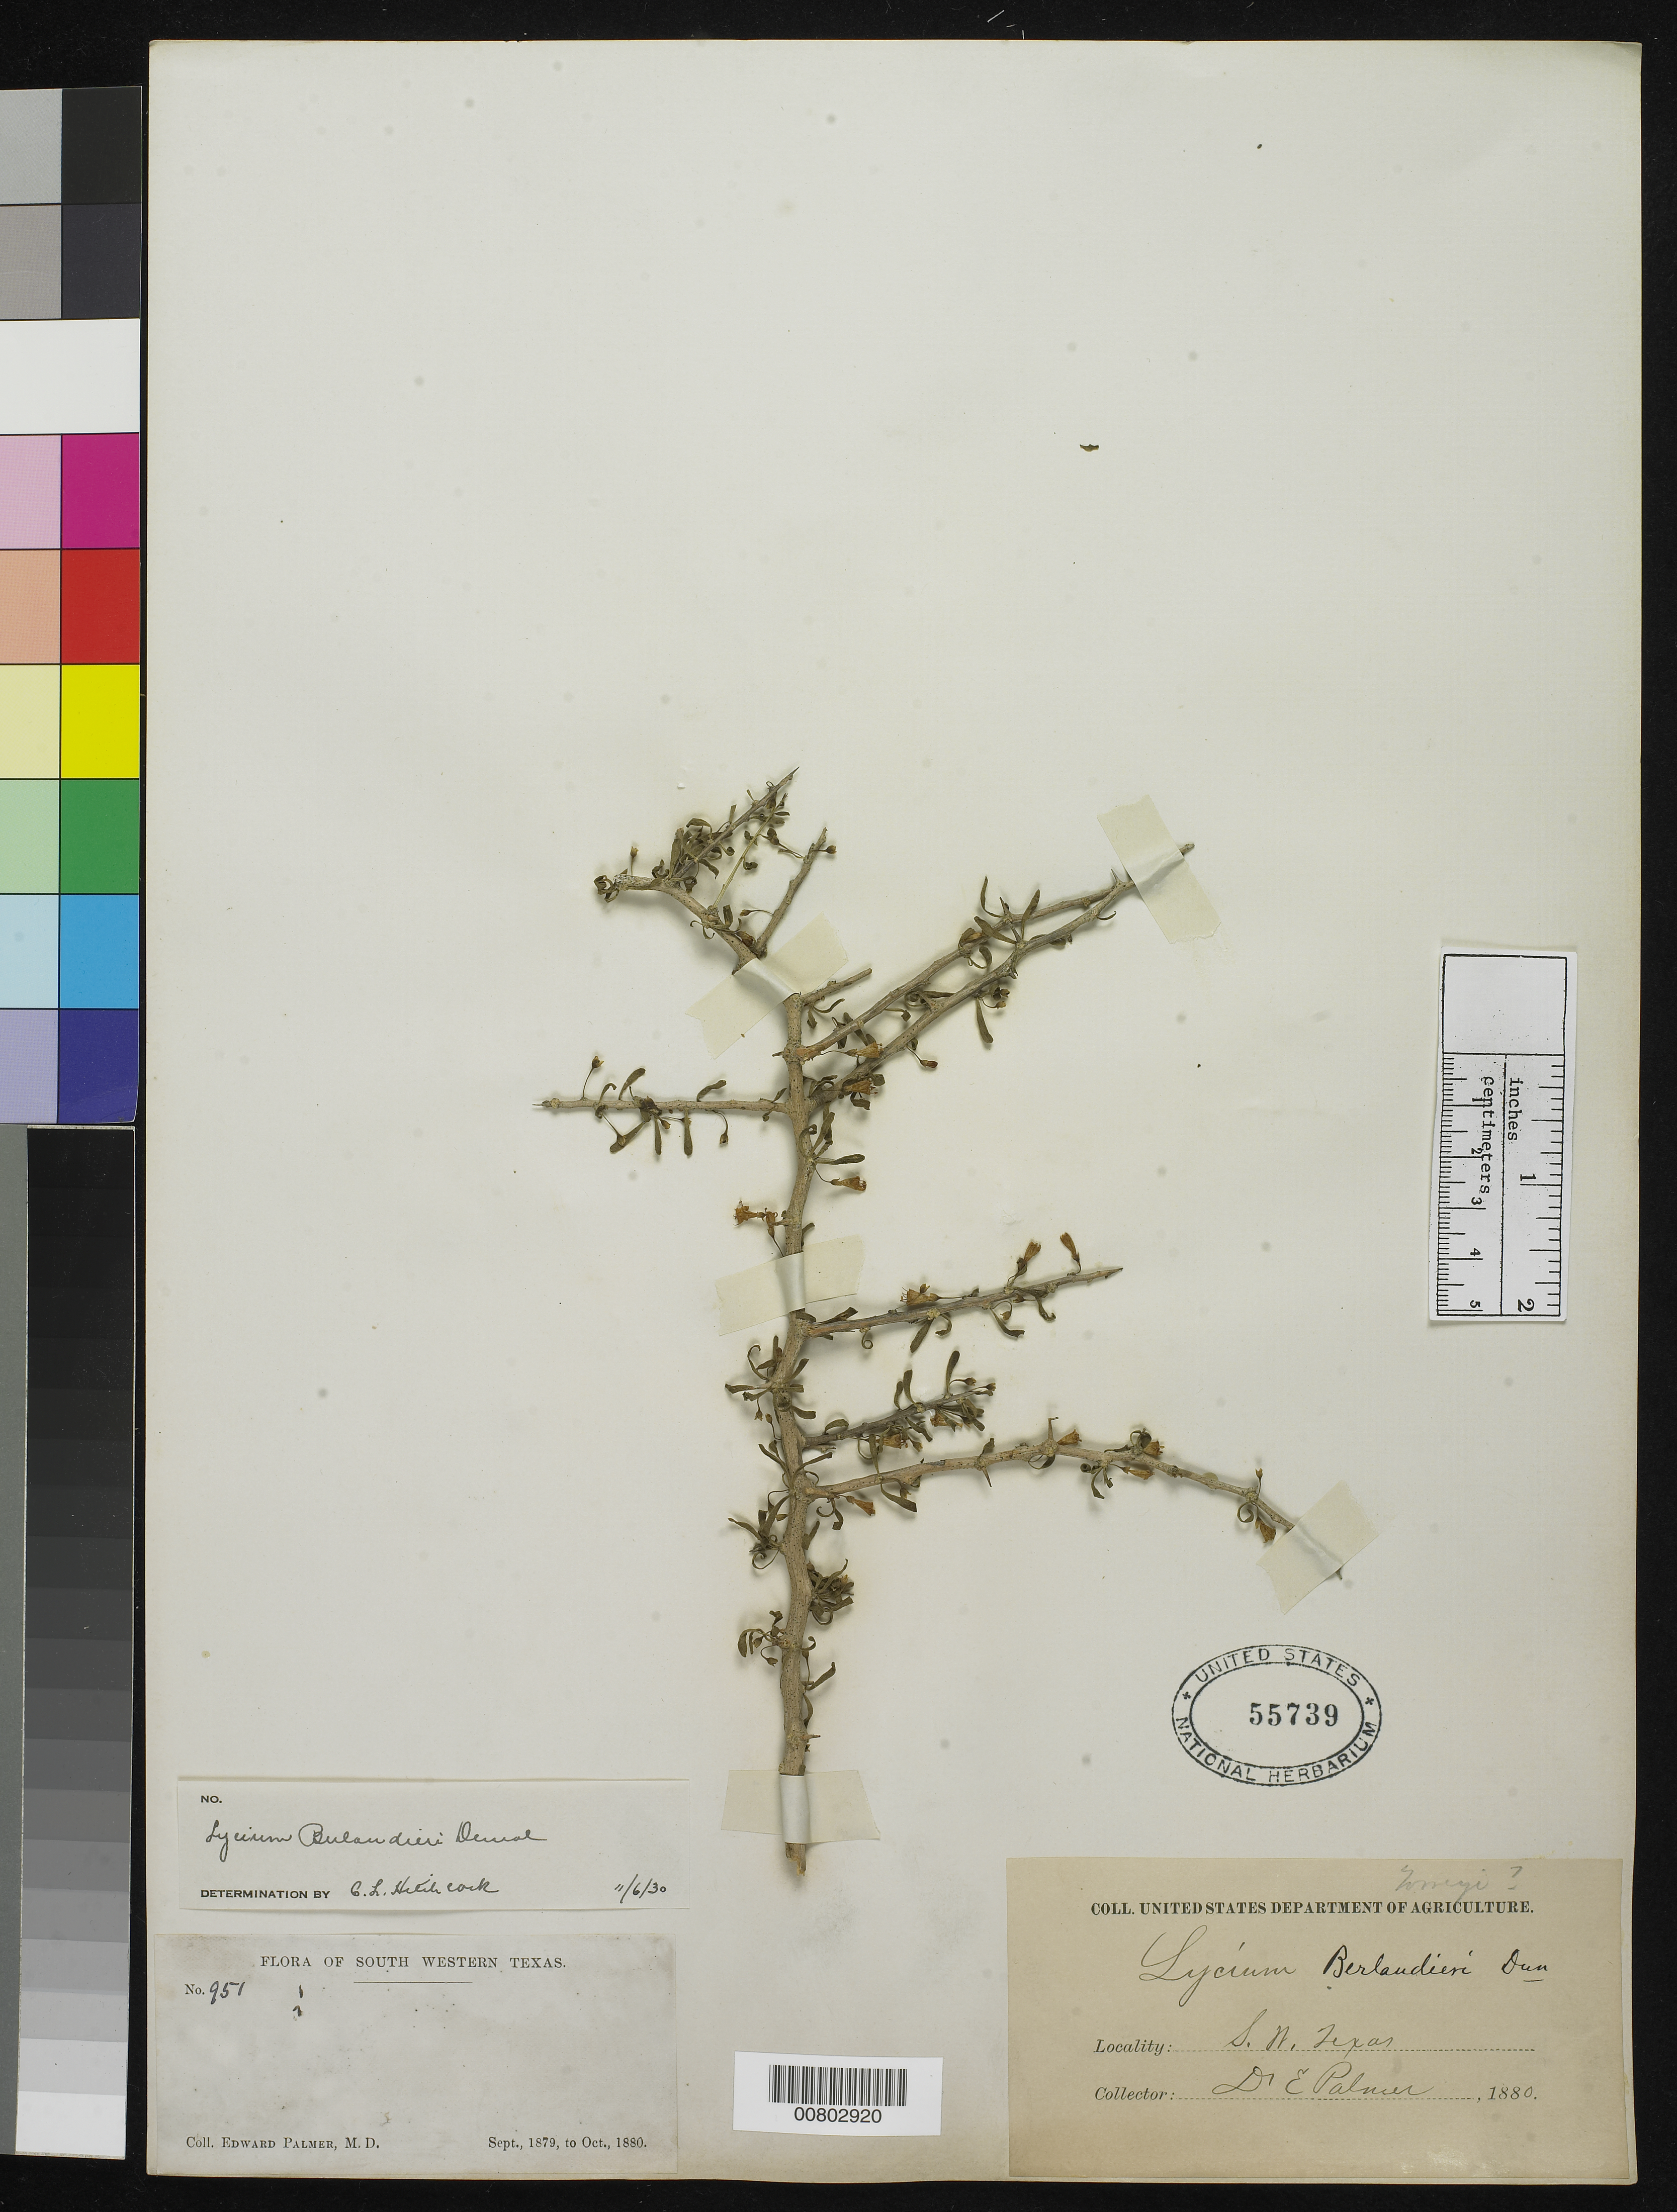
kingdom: Plantae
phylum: Tracheophyta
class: Magnoliopsida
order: Solanales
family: Solanaceae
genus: Lycium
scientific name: Lycium berlandieri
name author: Dunal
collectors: E. Palmer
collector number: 951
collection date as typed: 1880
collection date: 1880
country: United States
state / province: Texas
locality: SW Texas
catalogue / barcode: US 55739